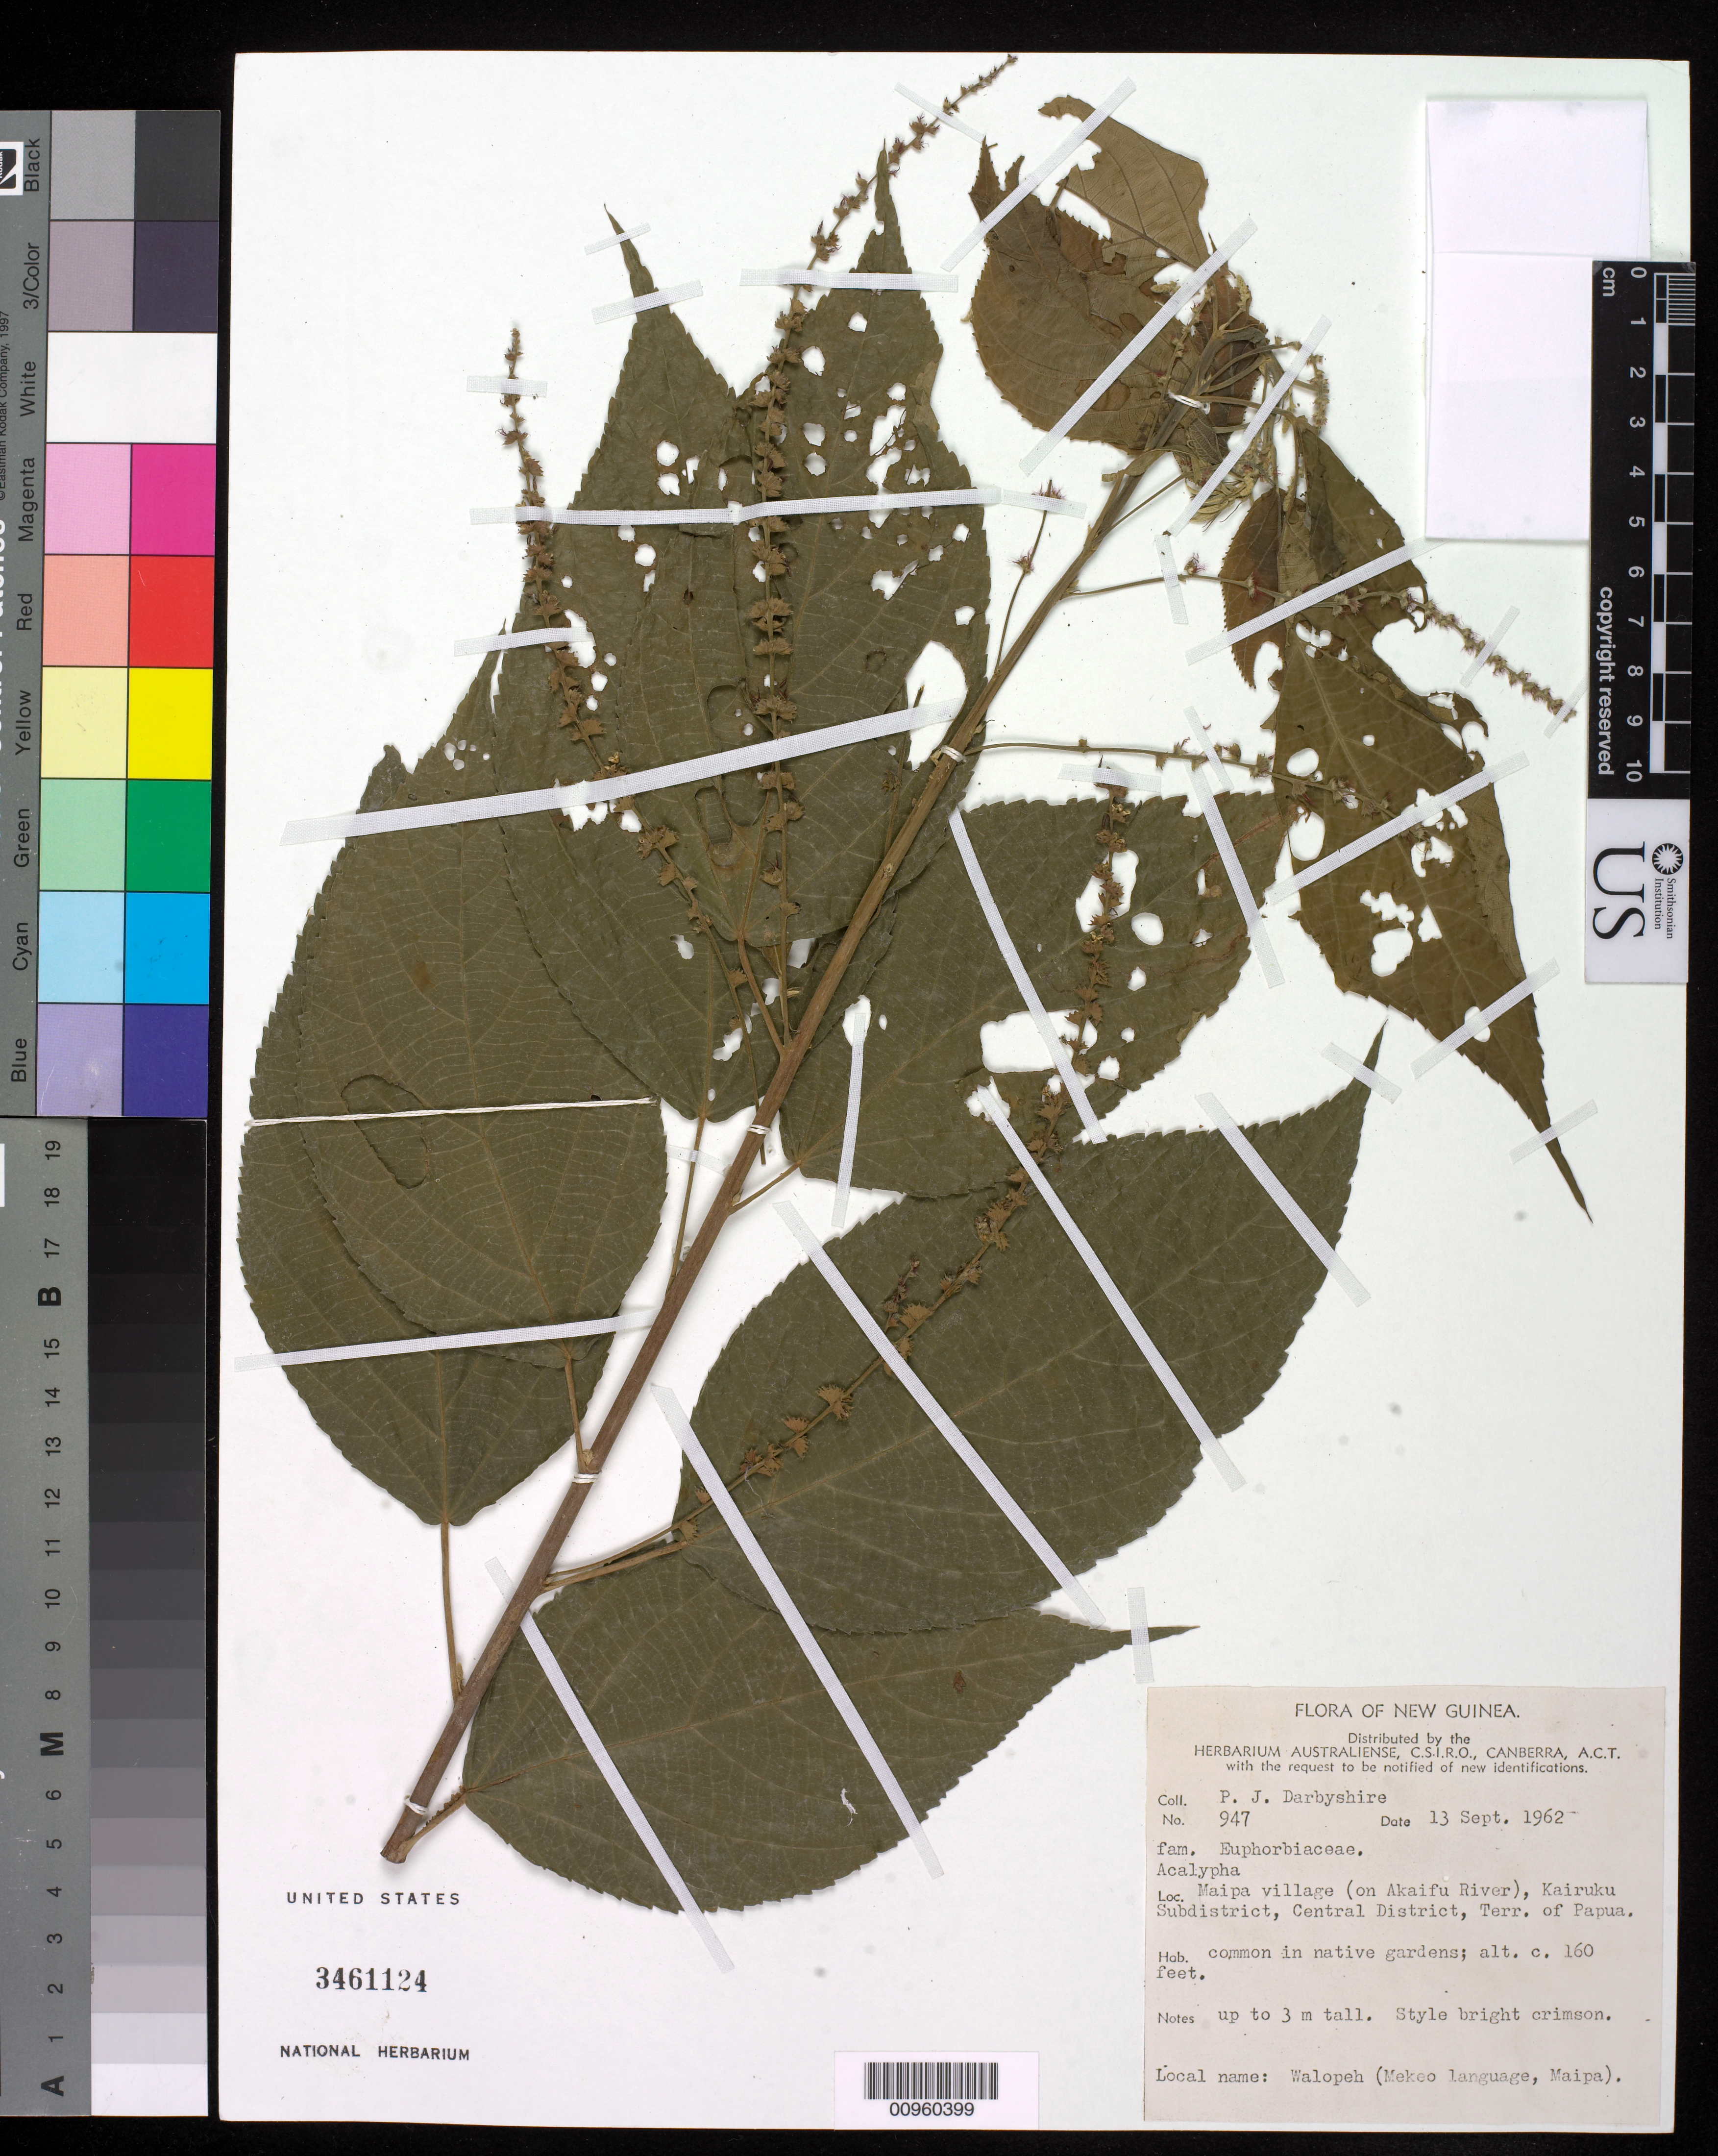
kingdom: Plantae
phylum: Tracheophyta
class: Magnoliopsida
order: Malpighiales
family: Euphorbiaceae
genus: Acalypha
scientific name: Acalypha hellwigii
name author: Warb.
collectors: P. Darbyshire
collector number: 947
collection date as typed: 13 Sep 1962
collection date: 1962-09-13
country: Papua New Guinea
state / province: Central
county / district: Kairuku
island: New Guinea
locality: Papua, Maipa village on Akaifu River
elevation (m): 49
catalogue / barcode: US 3461124